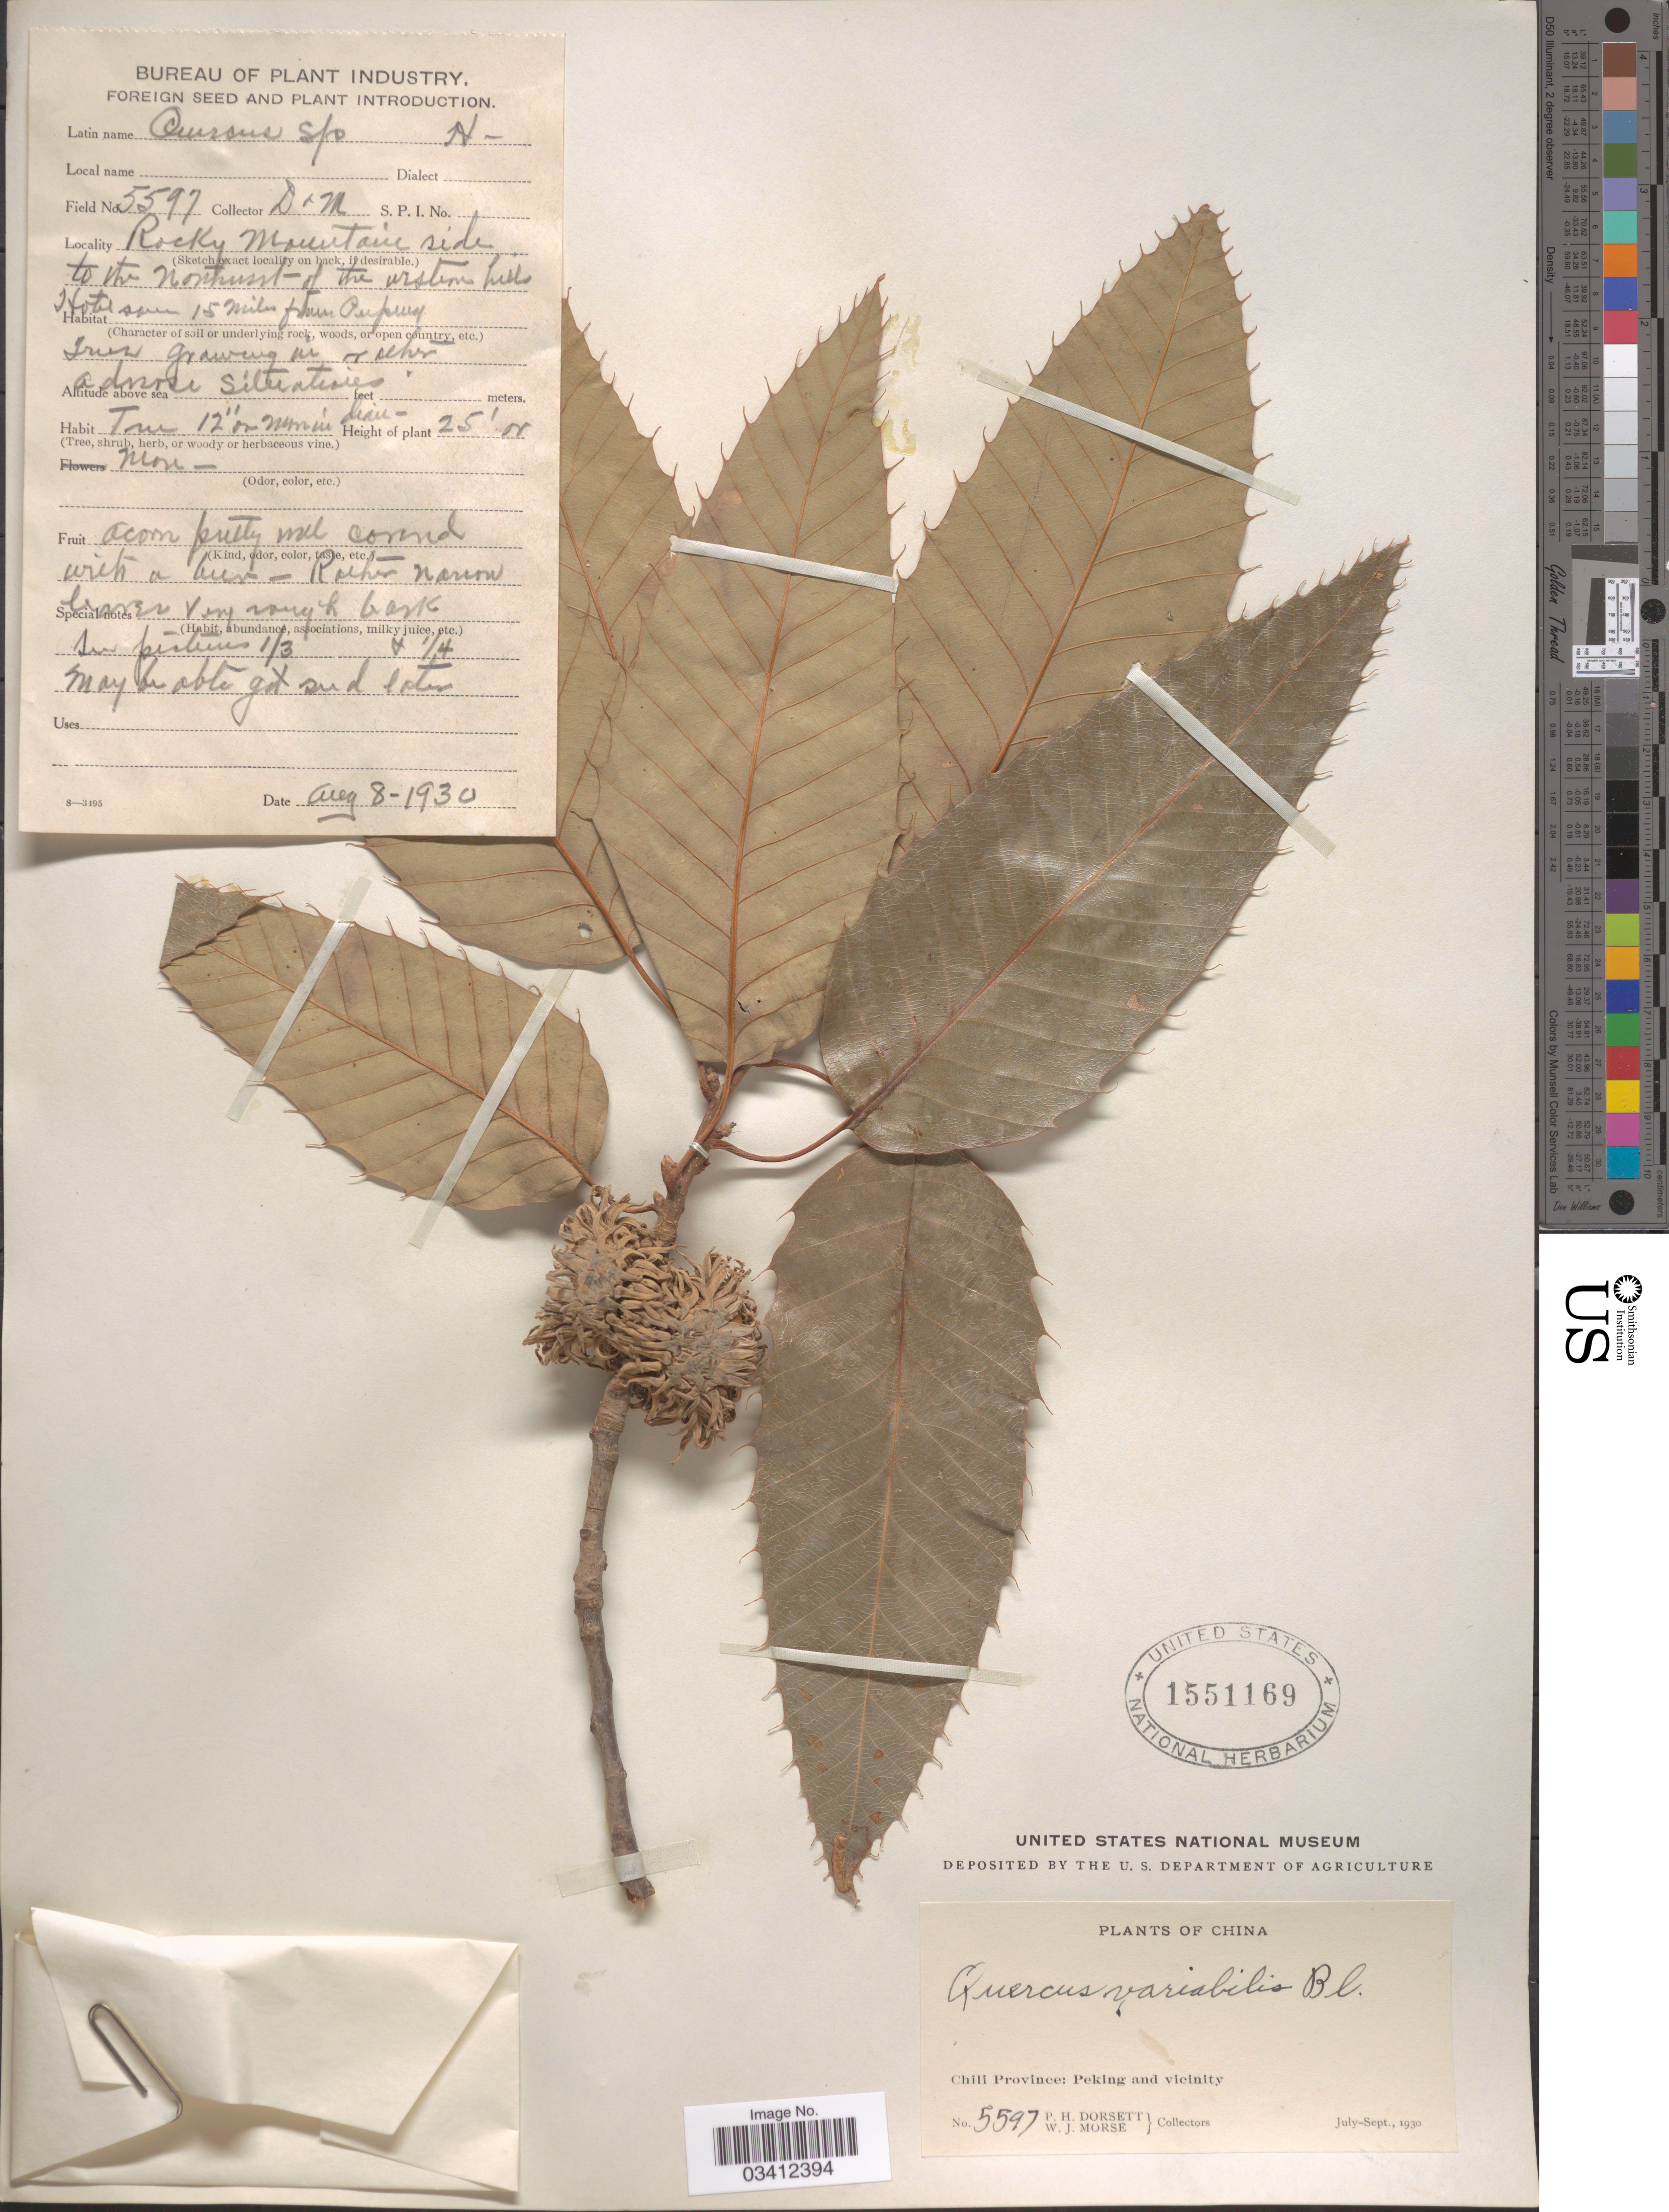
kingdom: Plantae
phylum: Tracheophyta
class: Magnoliopsida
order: Fagales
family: Fagaceae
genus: Quercus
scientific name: Quercus variabilis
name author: Blume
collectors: P. H. Dorsett & W. J. Morse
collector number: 5597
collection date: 1930-08-08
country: China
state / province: Beijing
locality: Chili Province: Peking and vicinity. Rocky Mountain side to the northeast [interpreted] of the western hills Hotel sam [interpreted] 15 miles from Peiping.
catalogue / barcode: US 1551169